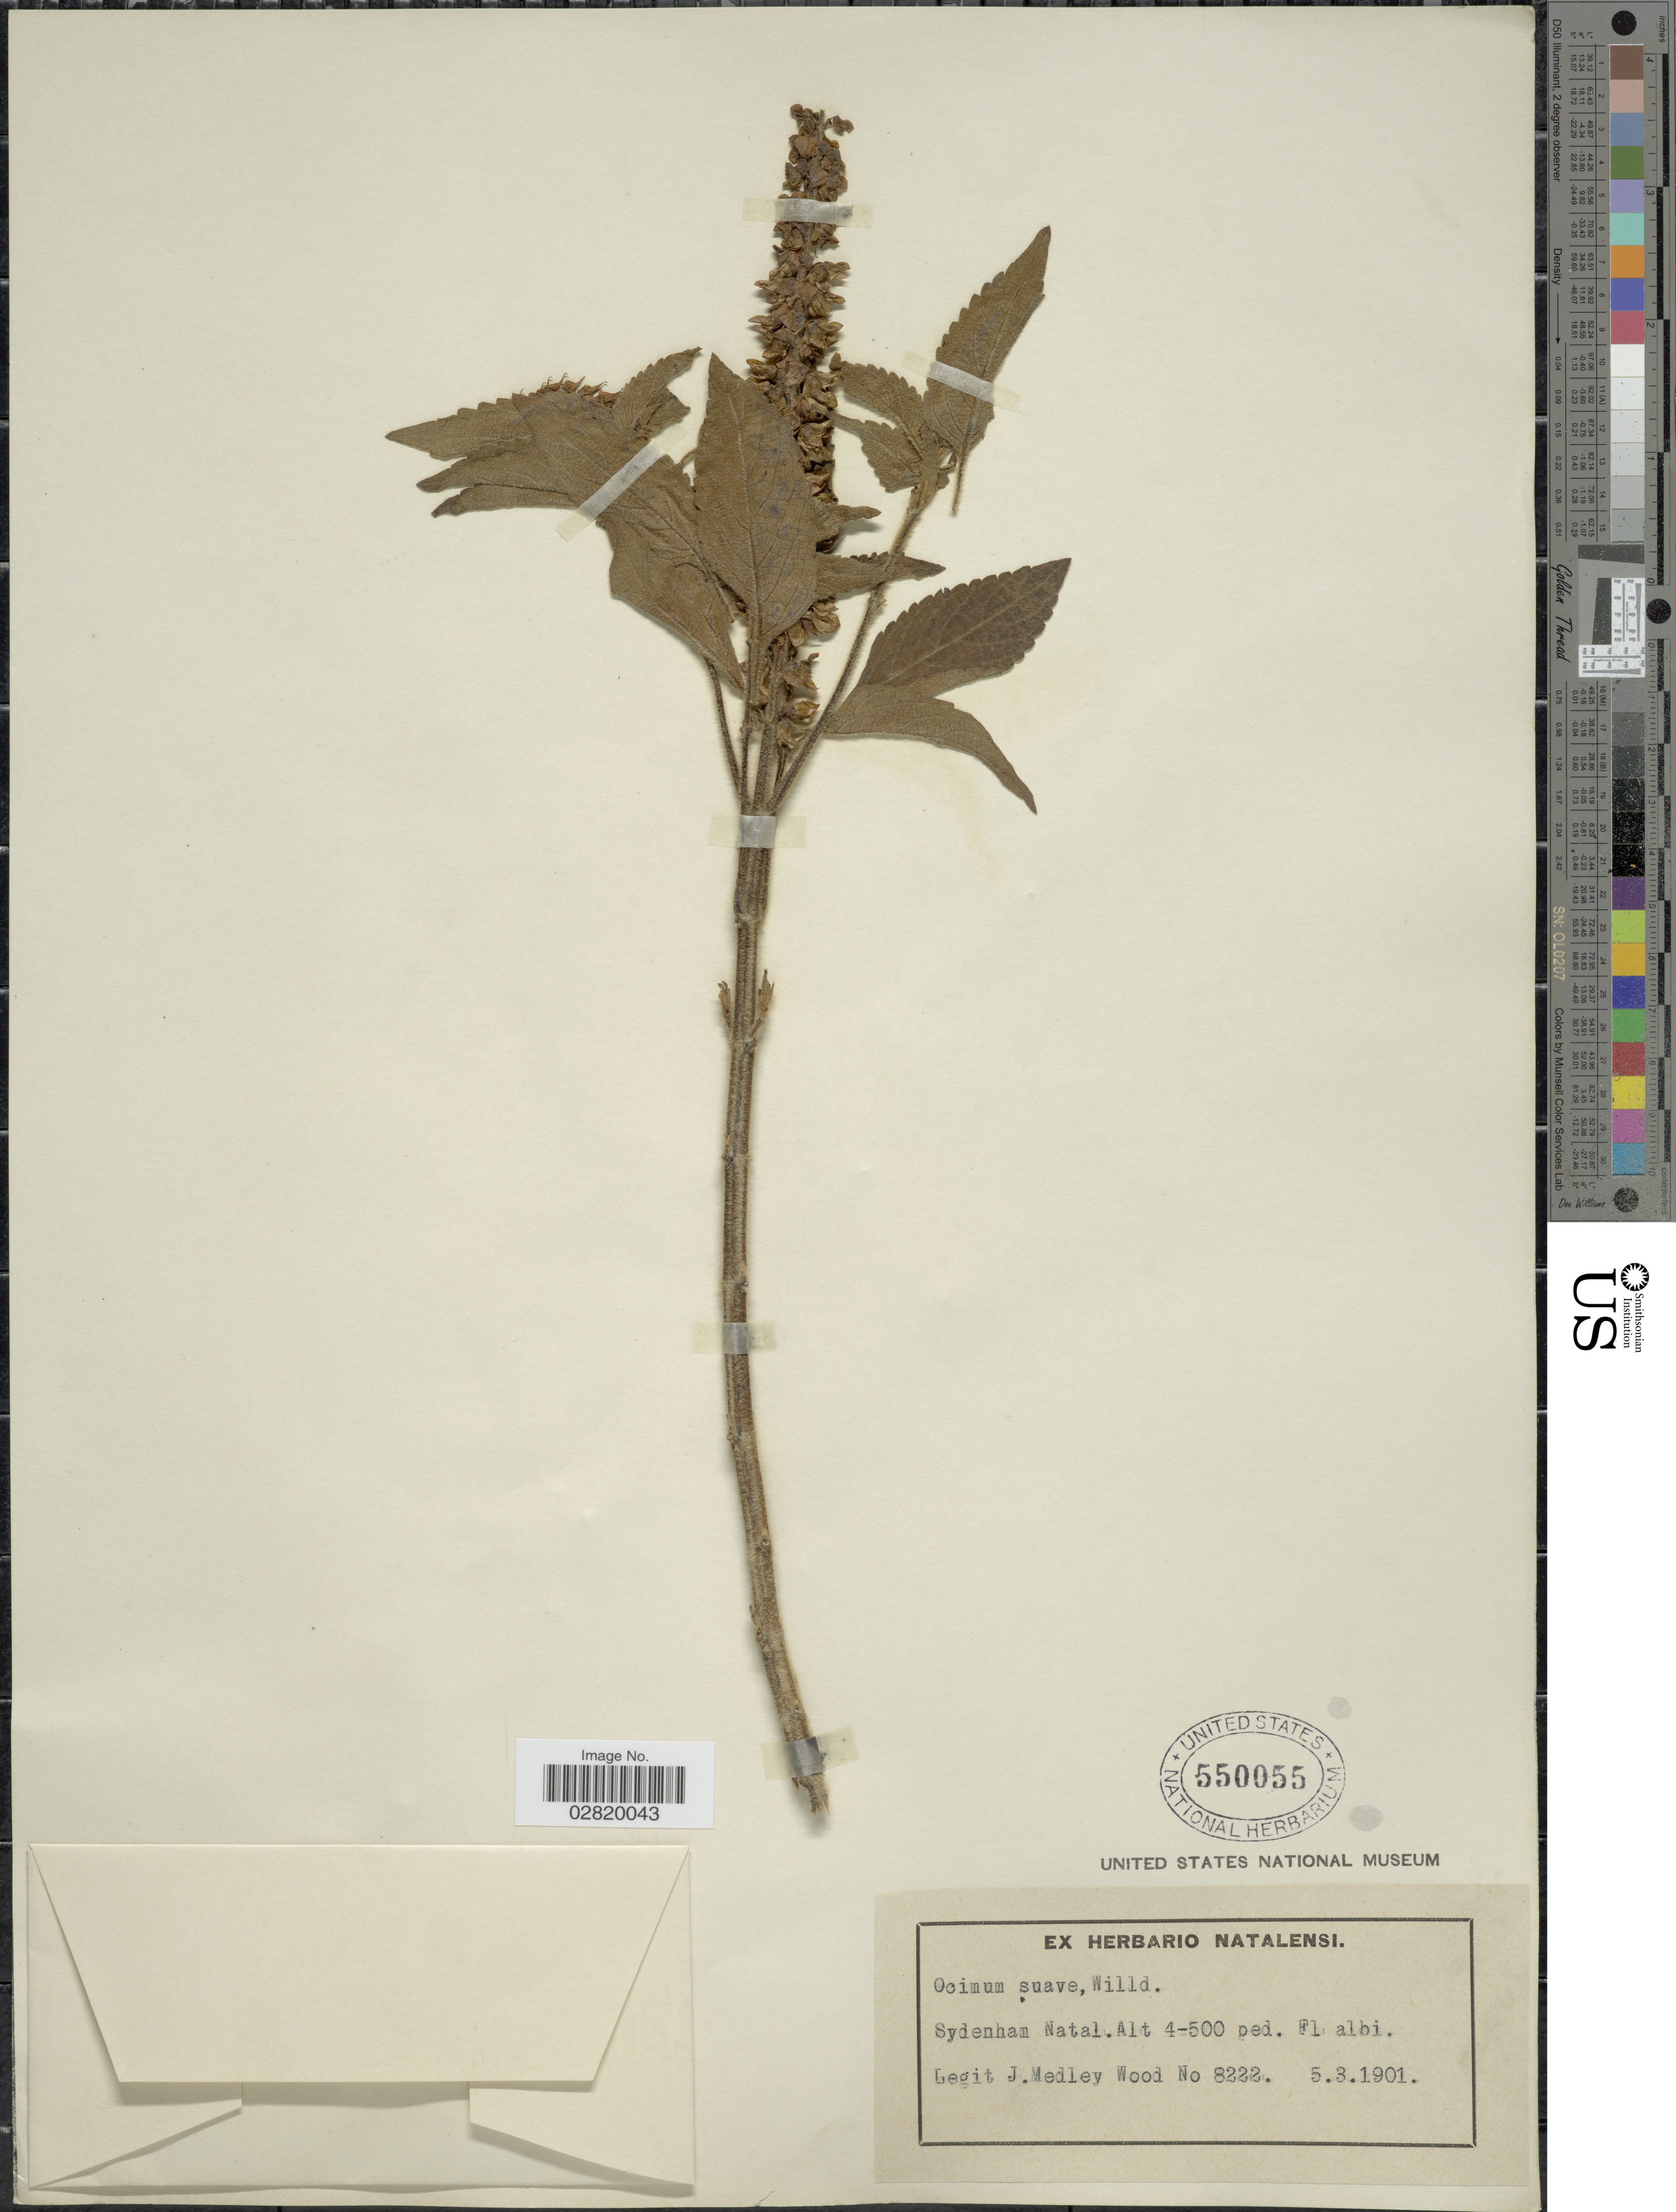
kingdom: Plantae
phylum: Tracheophyta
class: Magnoliopsida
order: Lamiales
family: Lamiaceae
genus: Ocimum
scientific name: Ocimum suave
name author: Willd.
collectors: J. M. Wood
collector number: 8222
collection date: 1901-03-05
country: South Africa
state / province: KwaZulu-Natal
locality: Sydenham Natal.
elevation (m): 122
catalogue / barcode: US 550055